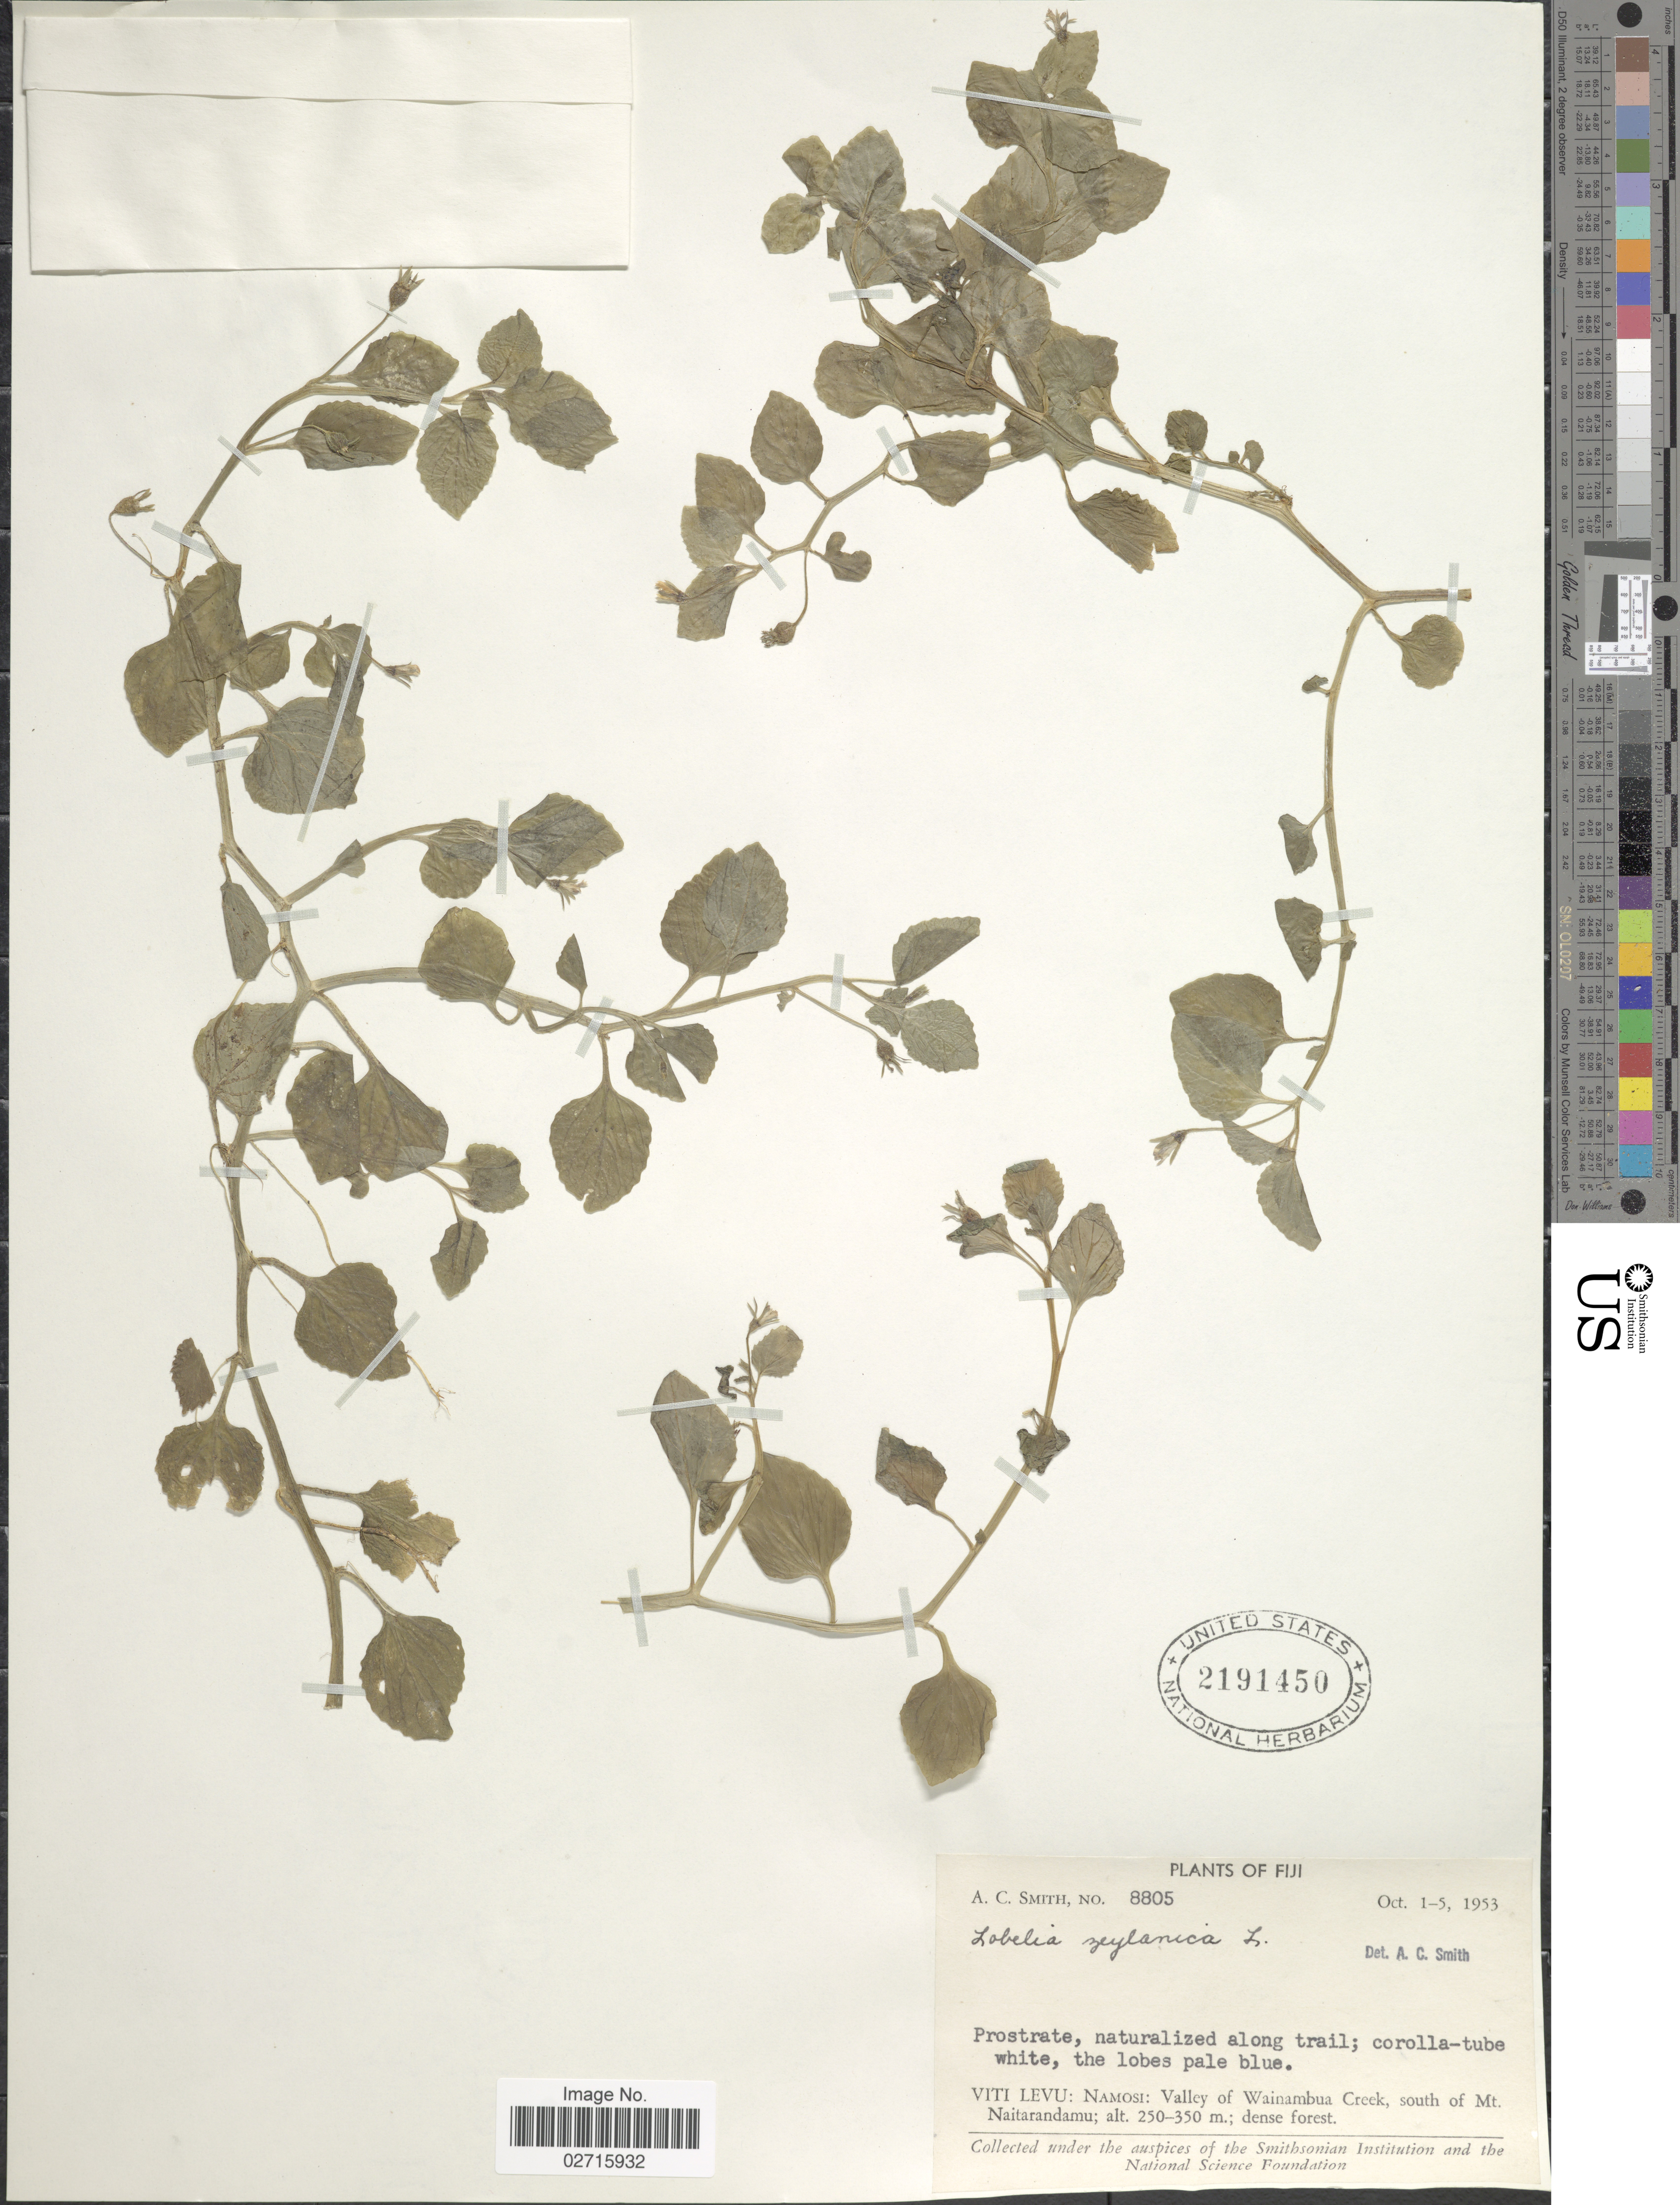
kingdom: Plantae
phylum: Tracheophyta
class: Magnoliopsida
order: Asterales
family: Campanulaceae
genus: Lobelia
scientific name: Lobelia succulenta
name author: Blume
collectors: A. C. Smith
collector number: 8805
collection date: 1953-10-01/1953-10-05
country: Fiji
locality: Viti Levu: Namosi: Valley of Wainambua Creek, south of Mt. Naitarandamu, along trail.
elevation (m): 250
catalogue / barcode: US 2191450